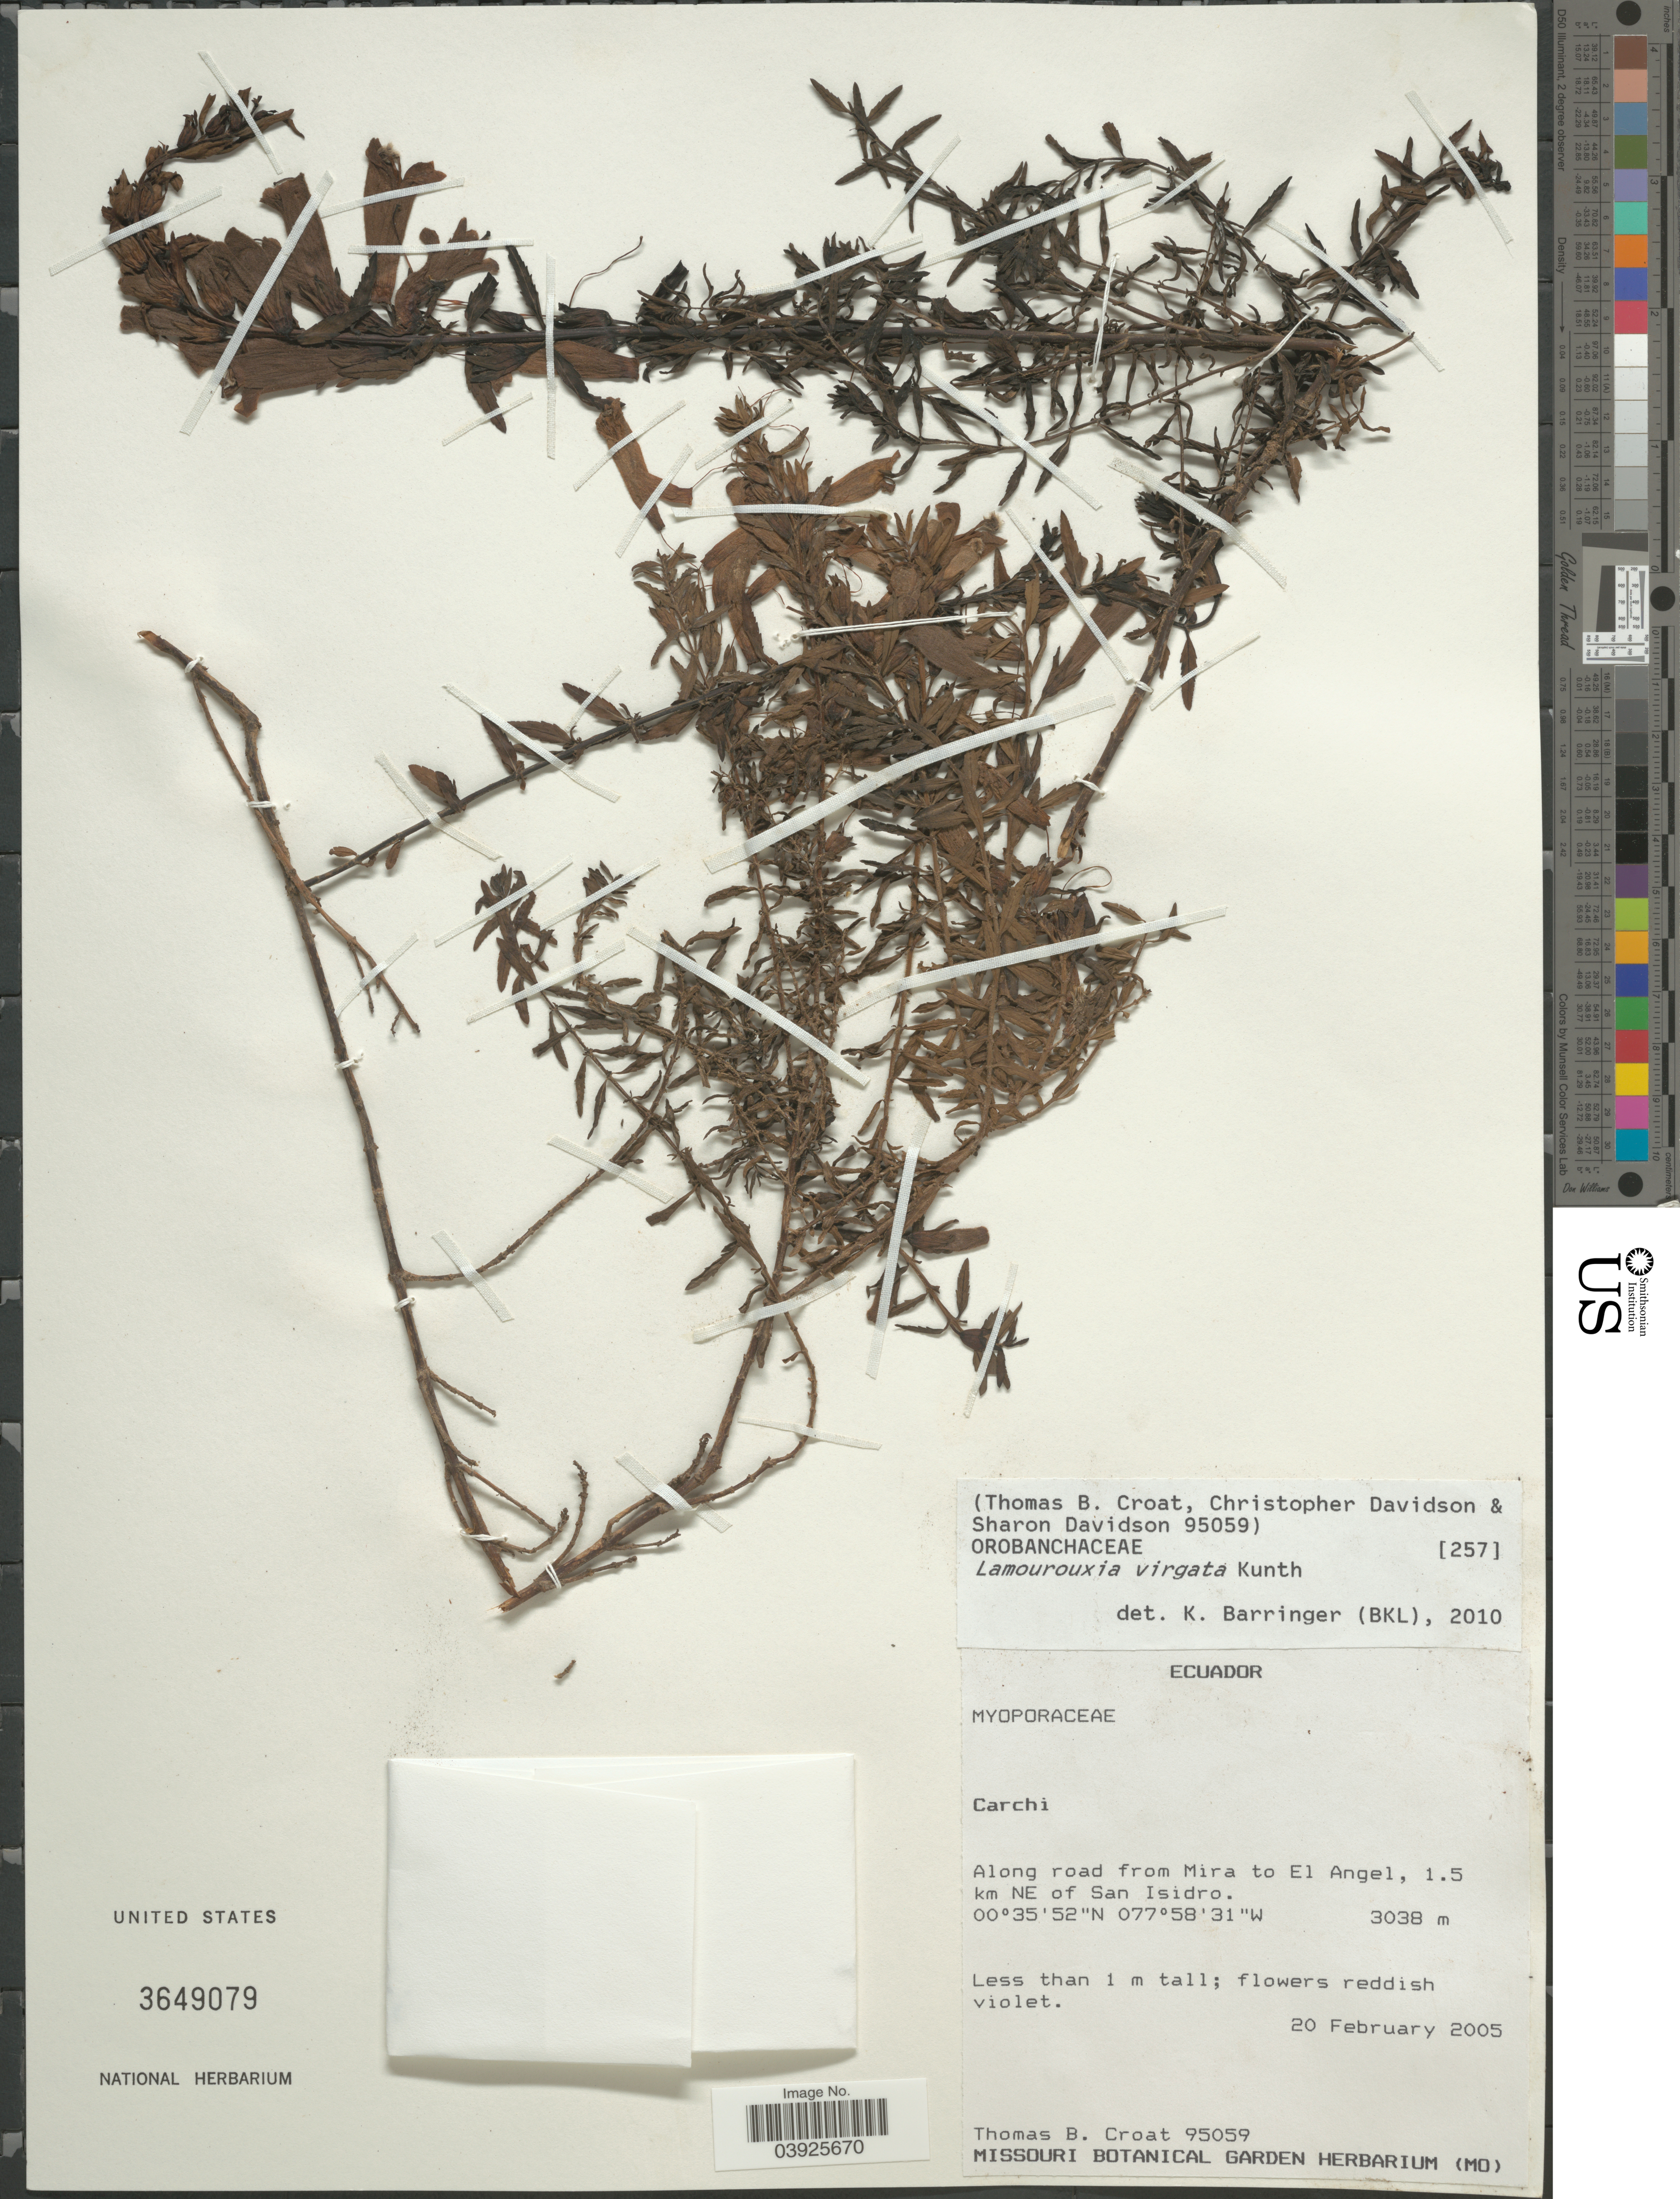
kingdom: Plantae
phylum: Tracheophyta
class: Magnoliopsida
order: Lamiales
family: Orobanchaceae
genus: Lamourouxia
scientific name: Lamourouxia virgata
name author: Kunth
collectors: T. B. Croat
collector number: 95059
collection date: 2005-02-20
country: Ecuador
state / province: Carchi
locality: Along road from Mira to El Angel, 1.5 km NE of San Isidro.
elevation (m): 3038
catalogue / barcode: US 3649079